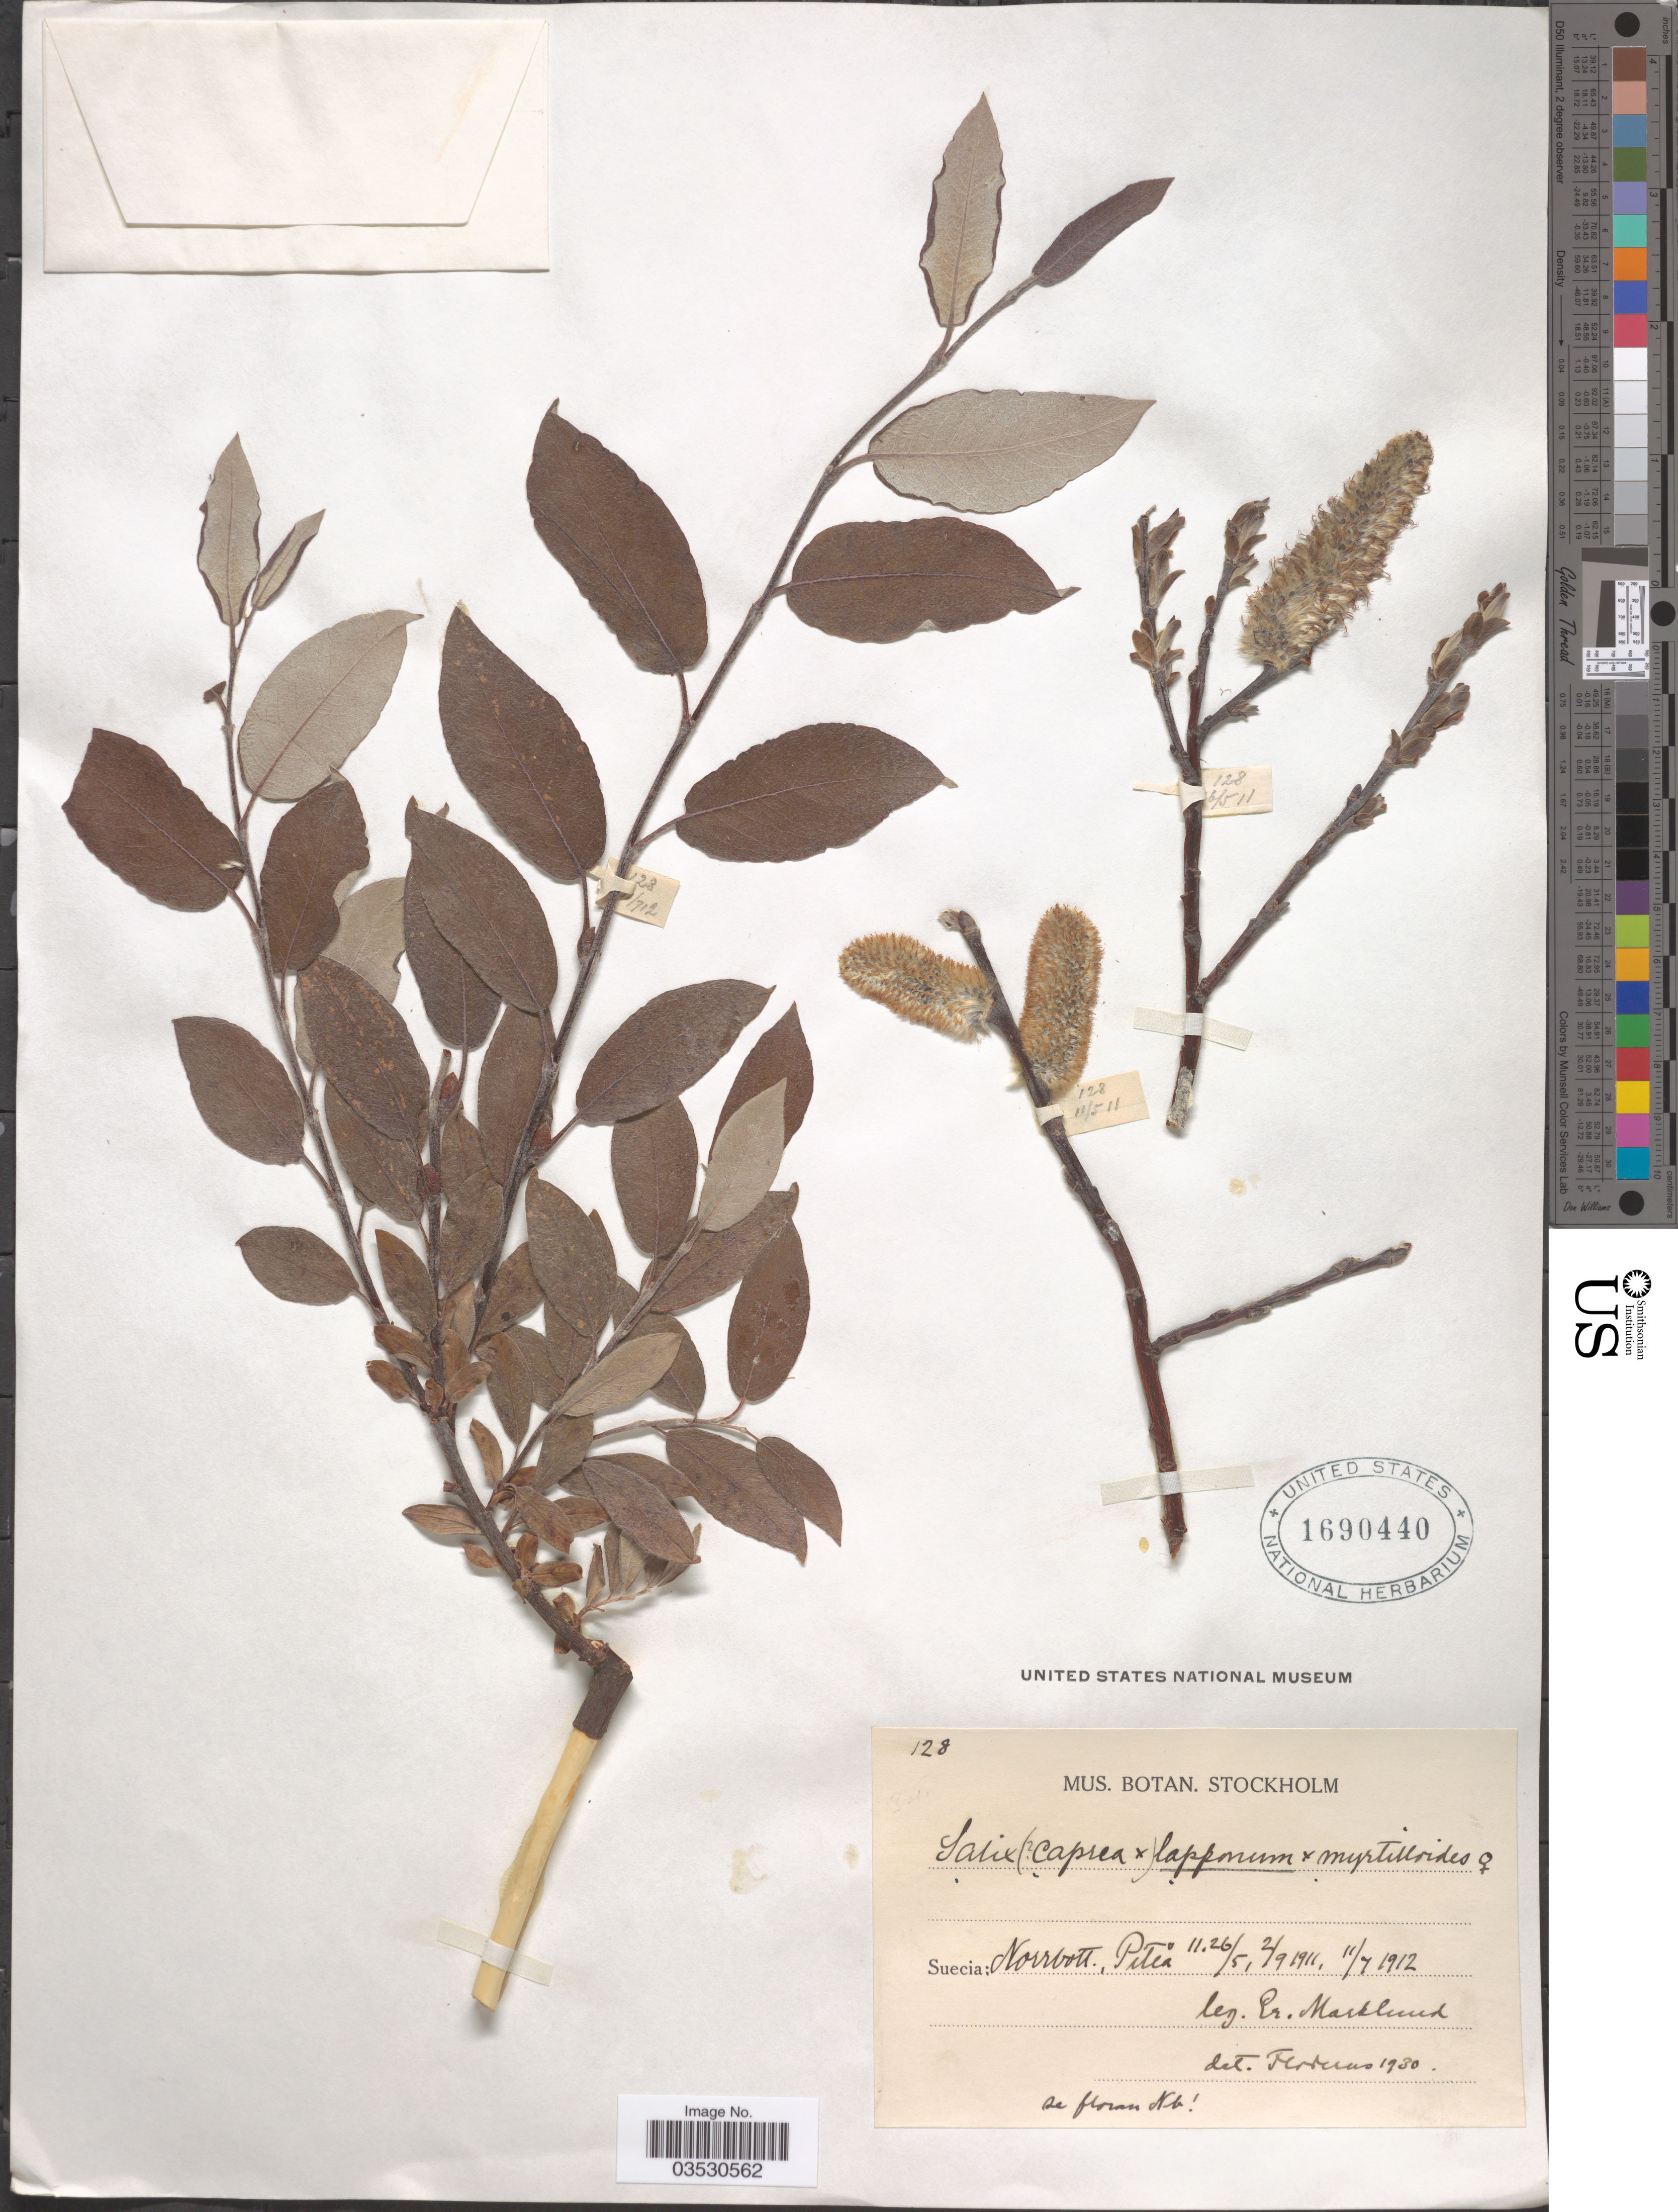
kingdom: Plantae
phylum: Tracheophyta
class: Magnoliopsida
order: Malpighiales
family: Salicaceae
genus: Salix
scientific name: Salix lapponum x S. myrtilloides L.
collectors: E. Marklund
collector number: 128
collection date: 1912-05-11/1912-07-11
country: Sweden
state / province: Norrbotten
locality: Suecia; Norrbot., Piteå.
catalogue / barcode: US 1690440